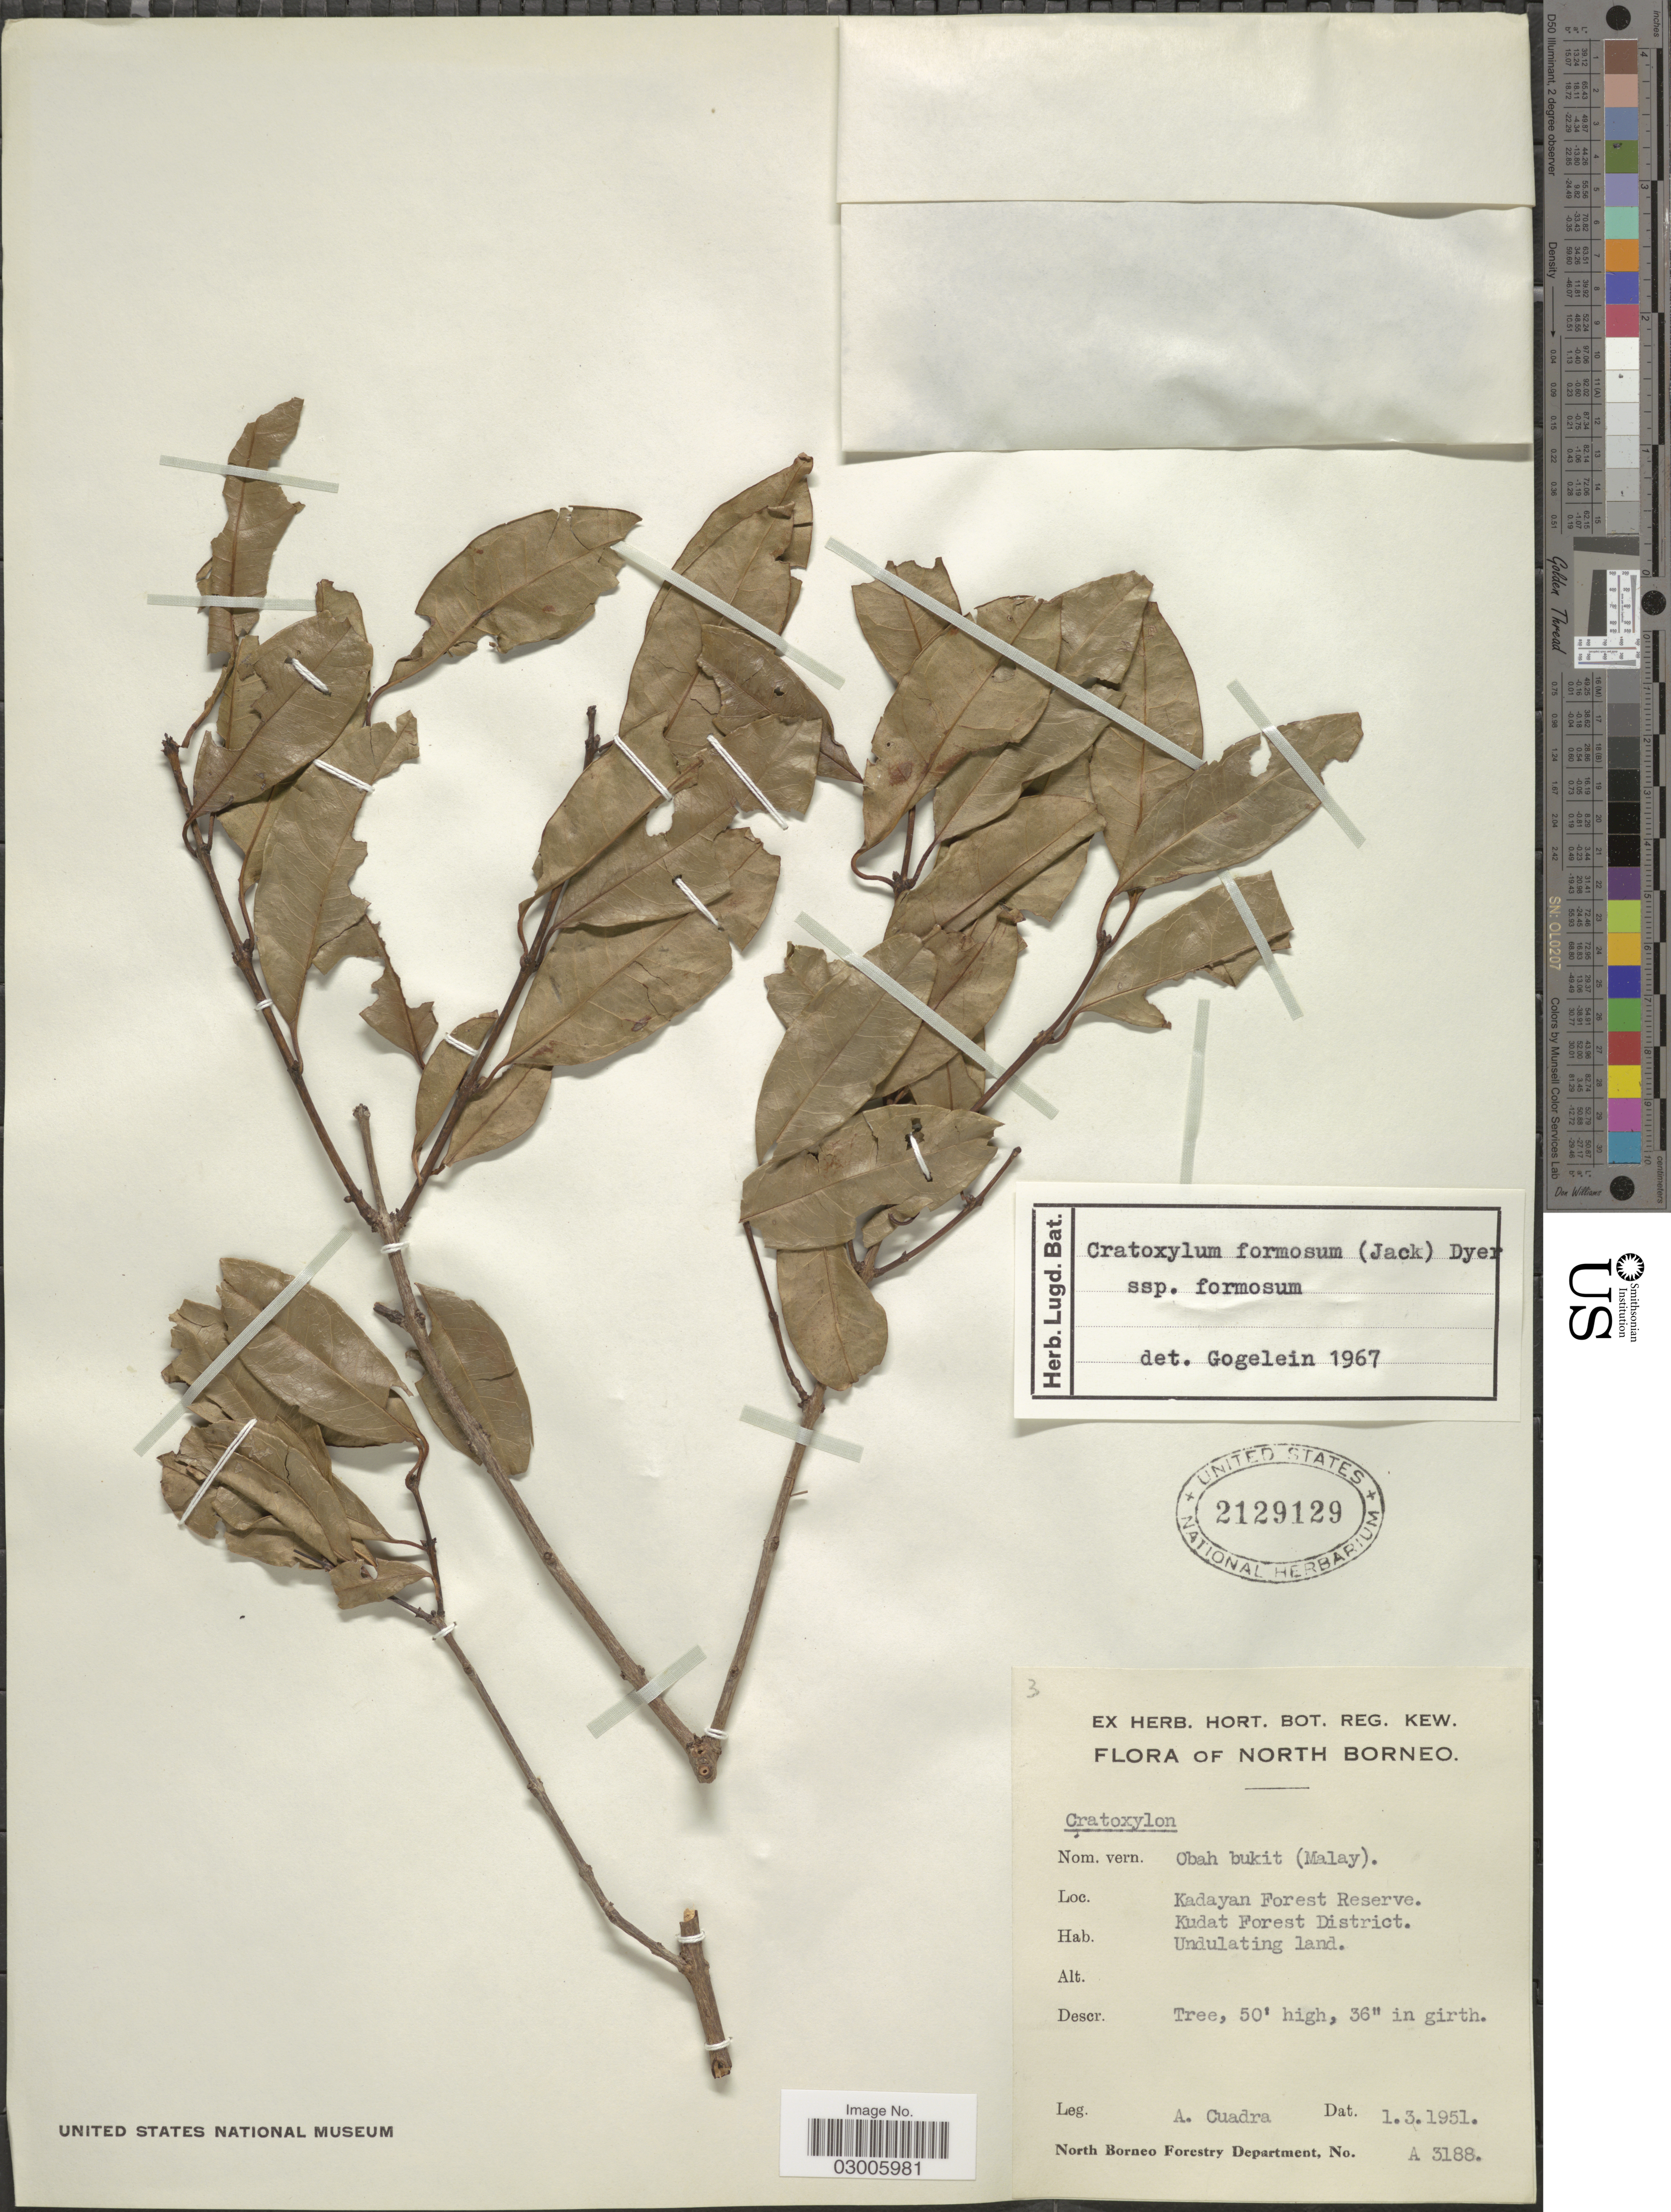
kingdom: Plantae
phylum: Tracheophyta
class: Magnoliopsida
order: Malpighiales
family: Hypericaceae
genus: Cratoxylum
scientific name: Cratoxylum formosum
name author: (Jack) Benth. & Hook. f. ex Dyer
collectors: A. Cuadra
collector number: A3188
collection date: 1951-03-01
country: Malaysia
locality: North Borneo. Kadayan Forest Reserve. Kudat Forest District. Undulating land.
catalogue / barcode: US 2129129